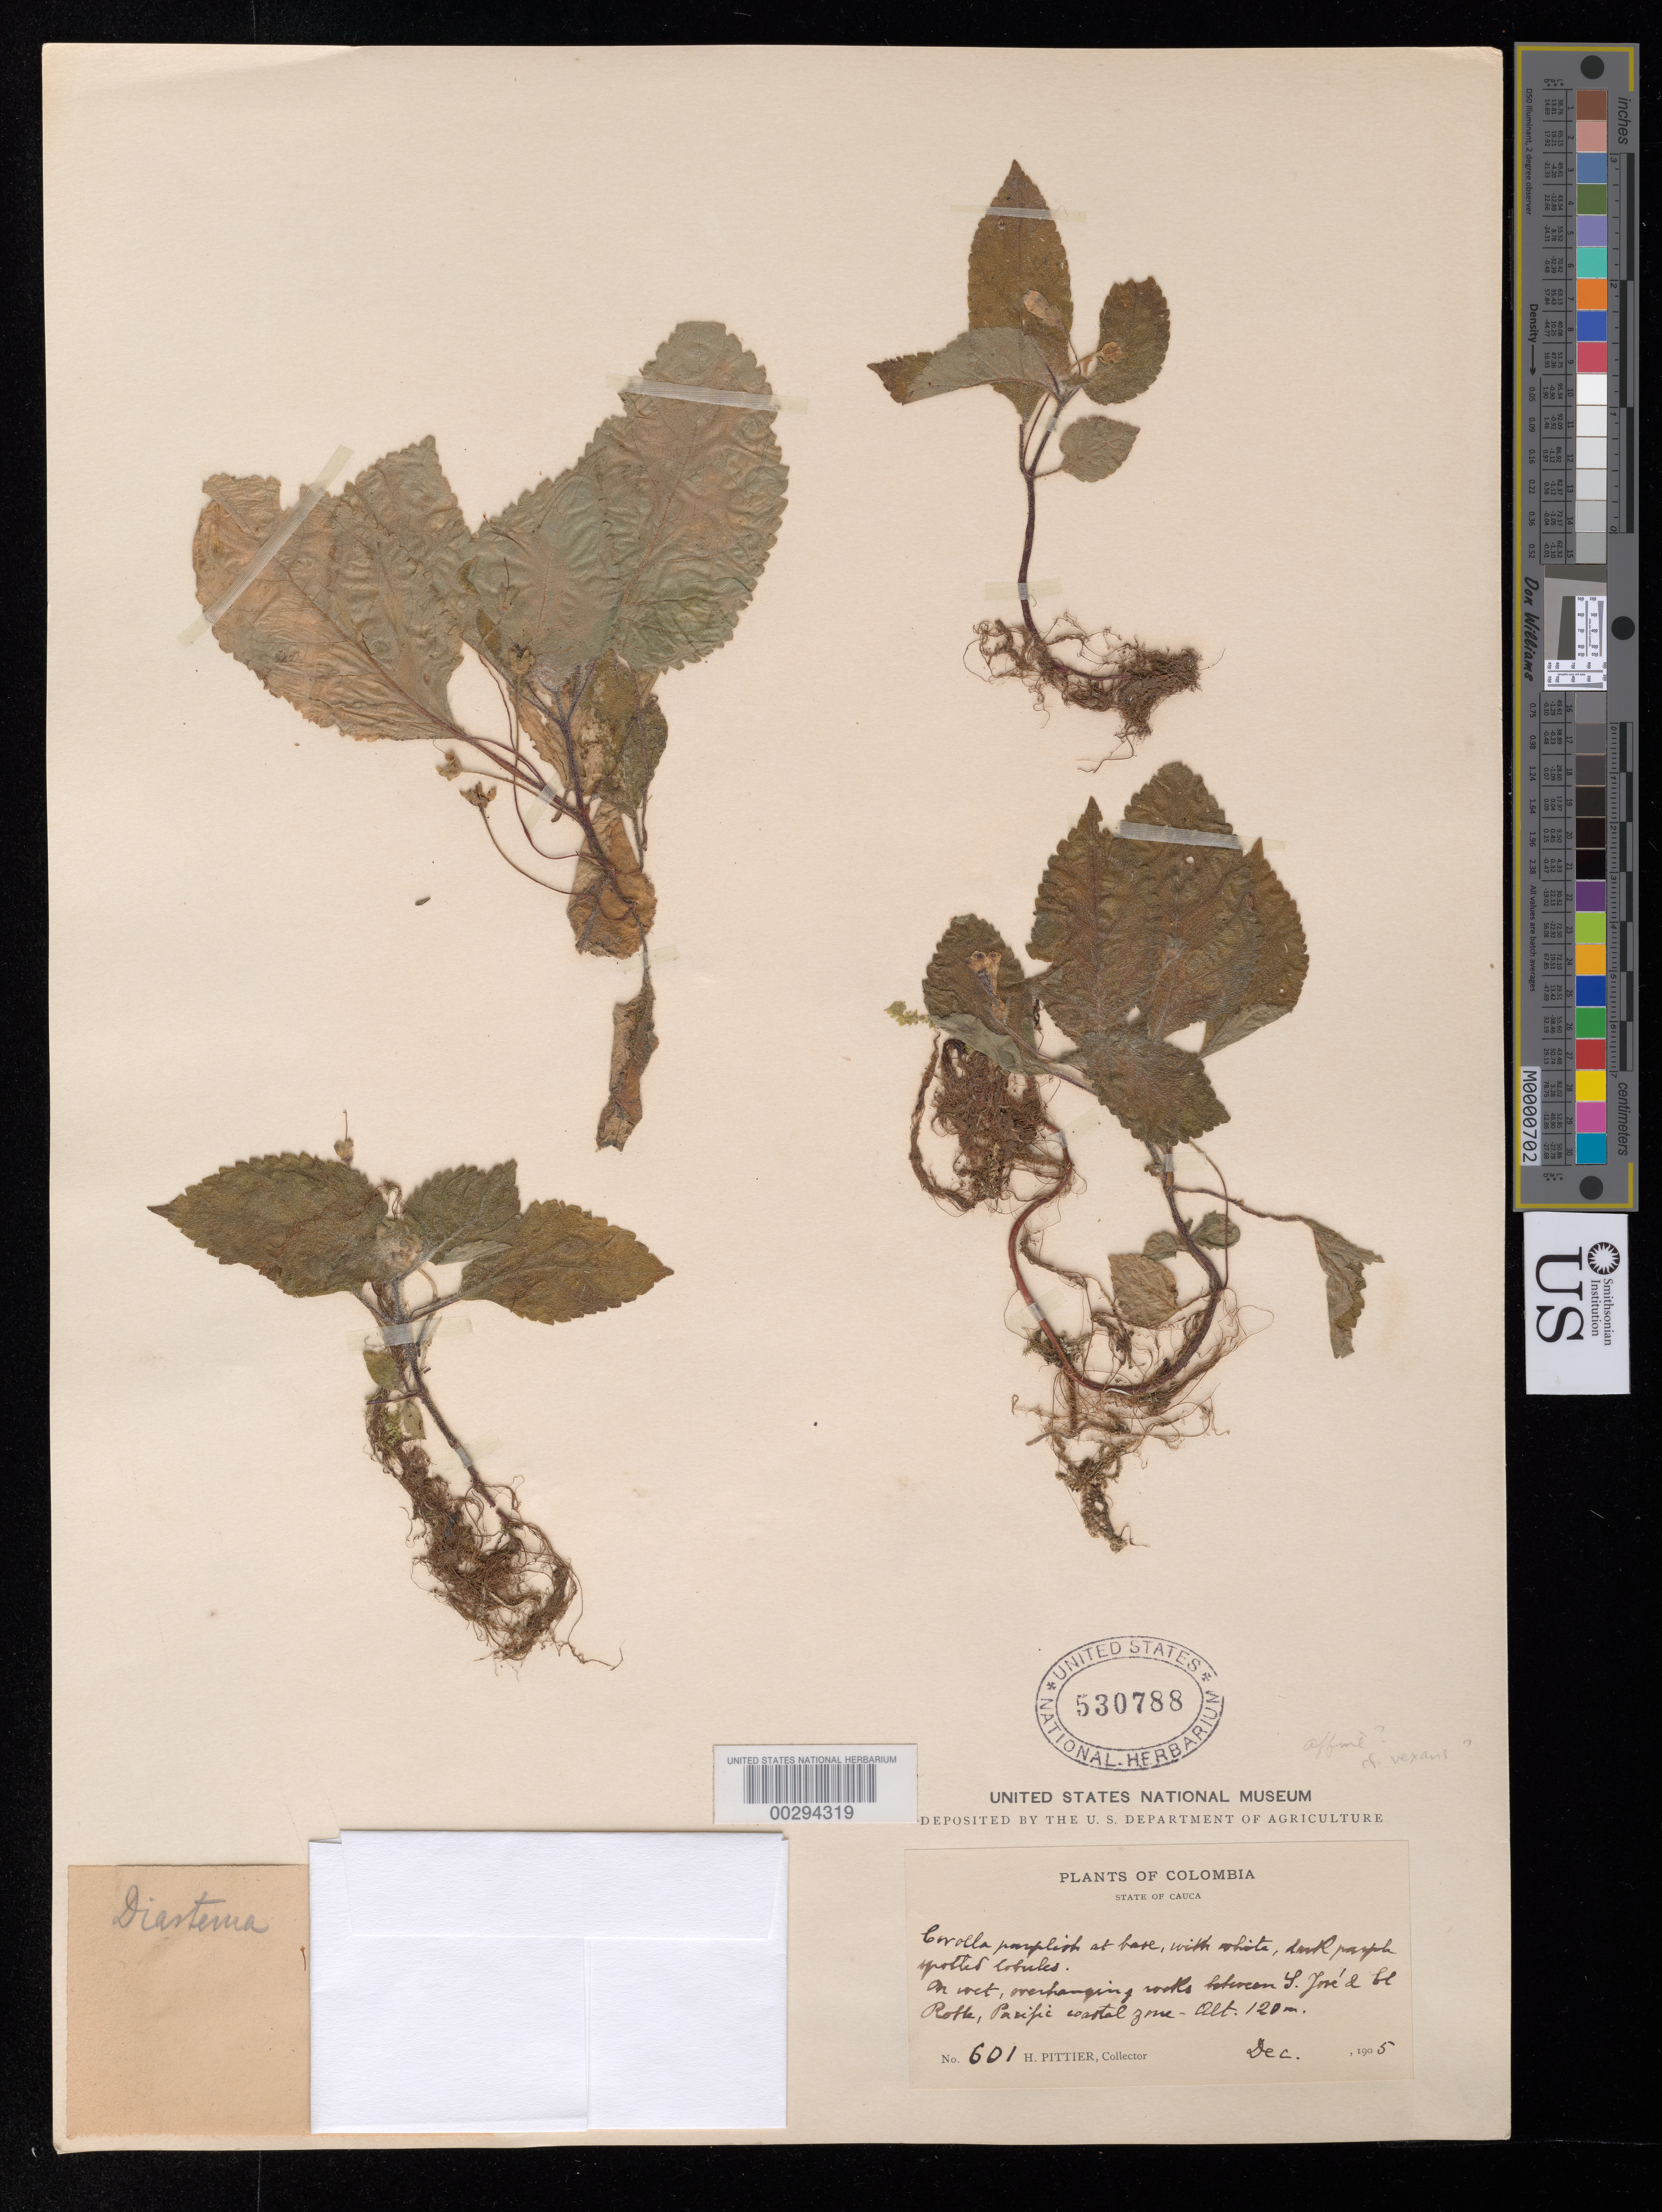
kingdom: Plantae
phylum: Tracheophyta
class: Magnoliopsida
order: Lamiales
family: Gesneriaceae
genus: Diastema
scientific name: Diastema affine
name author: Fritsch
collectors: H. F. Pittier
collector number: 601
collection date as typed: Dec 1905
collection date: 1905-12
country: Colombia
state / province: Cauca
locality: Between S Jose d Bl Rolk, Pacific coastal zone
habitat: On wet, overhanging rocks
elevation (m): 120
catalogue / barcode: US 530788